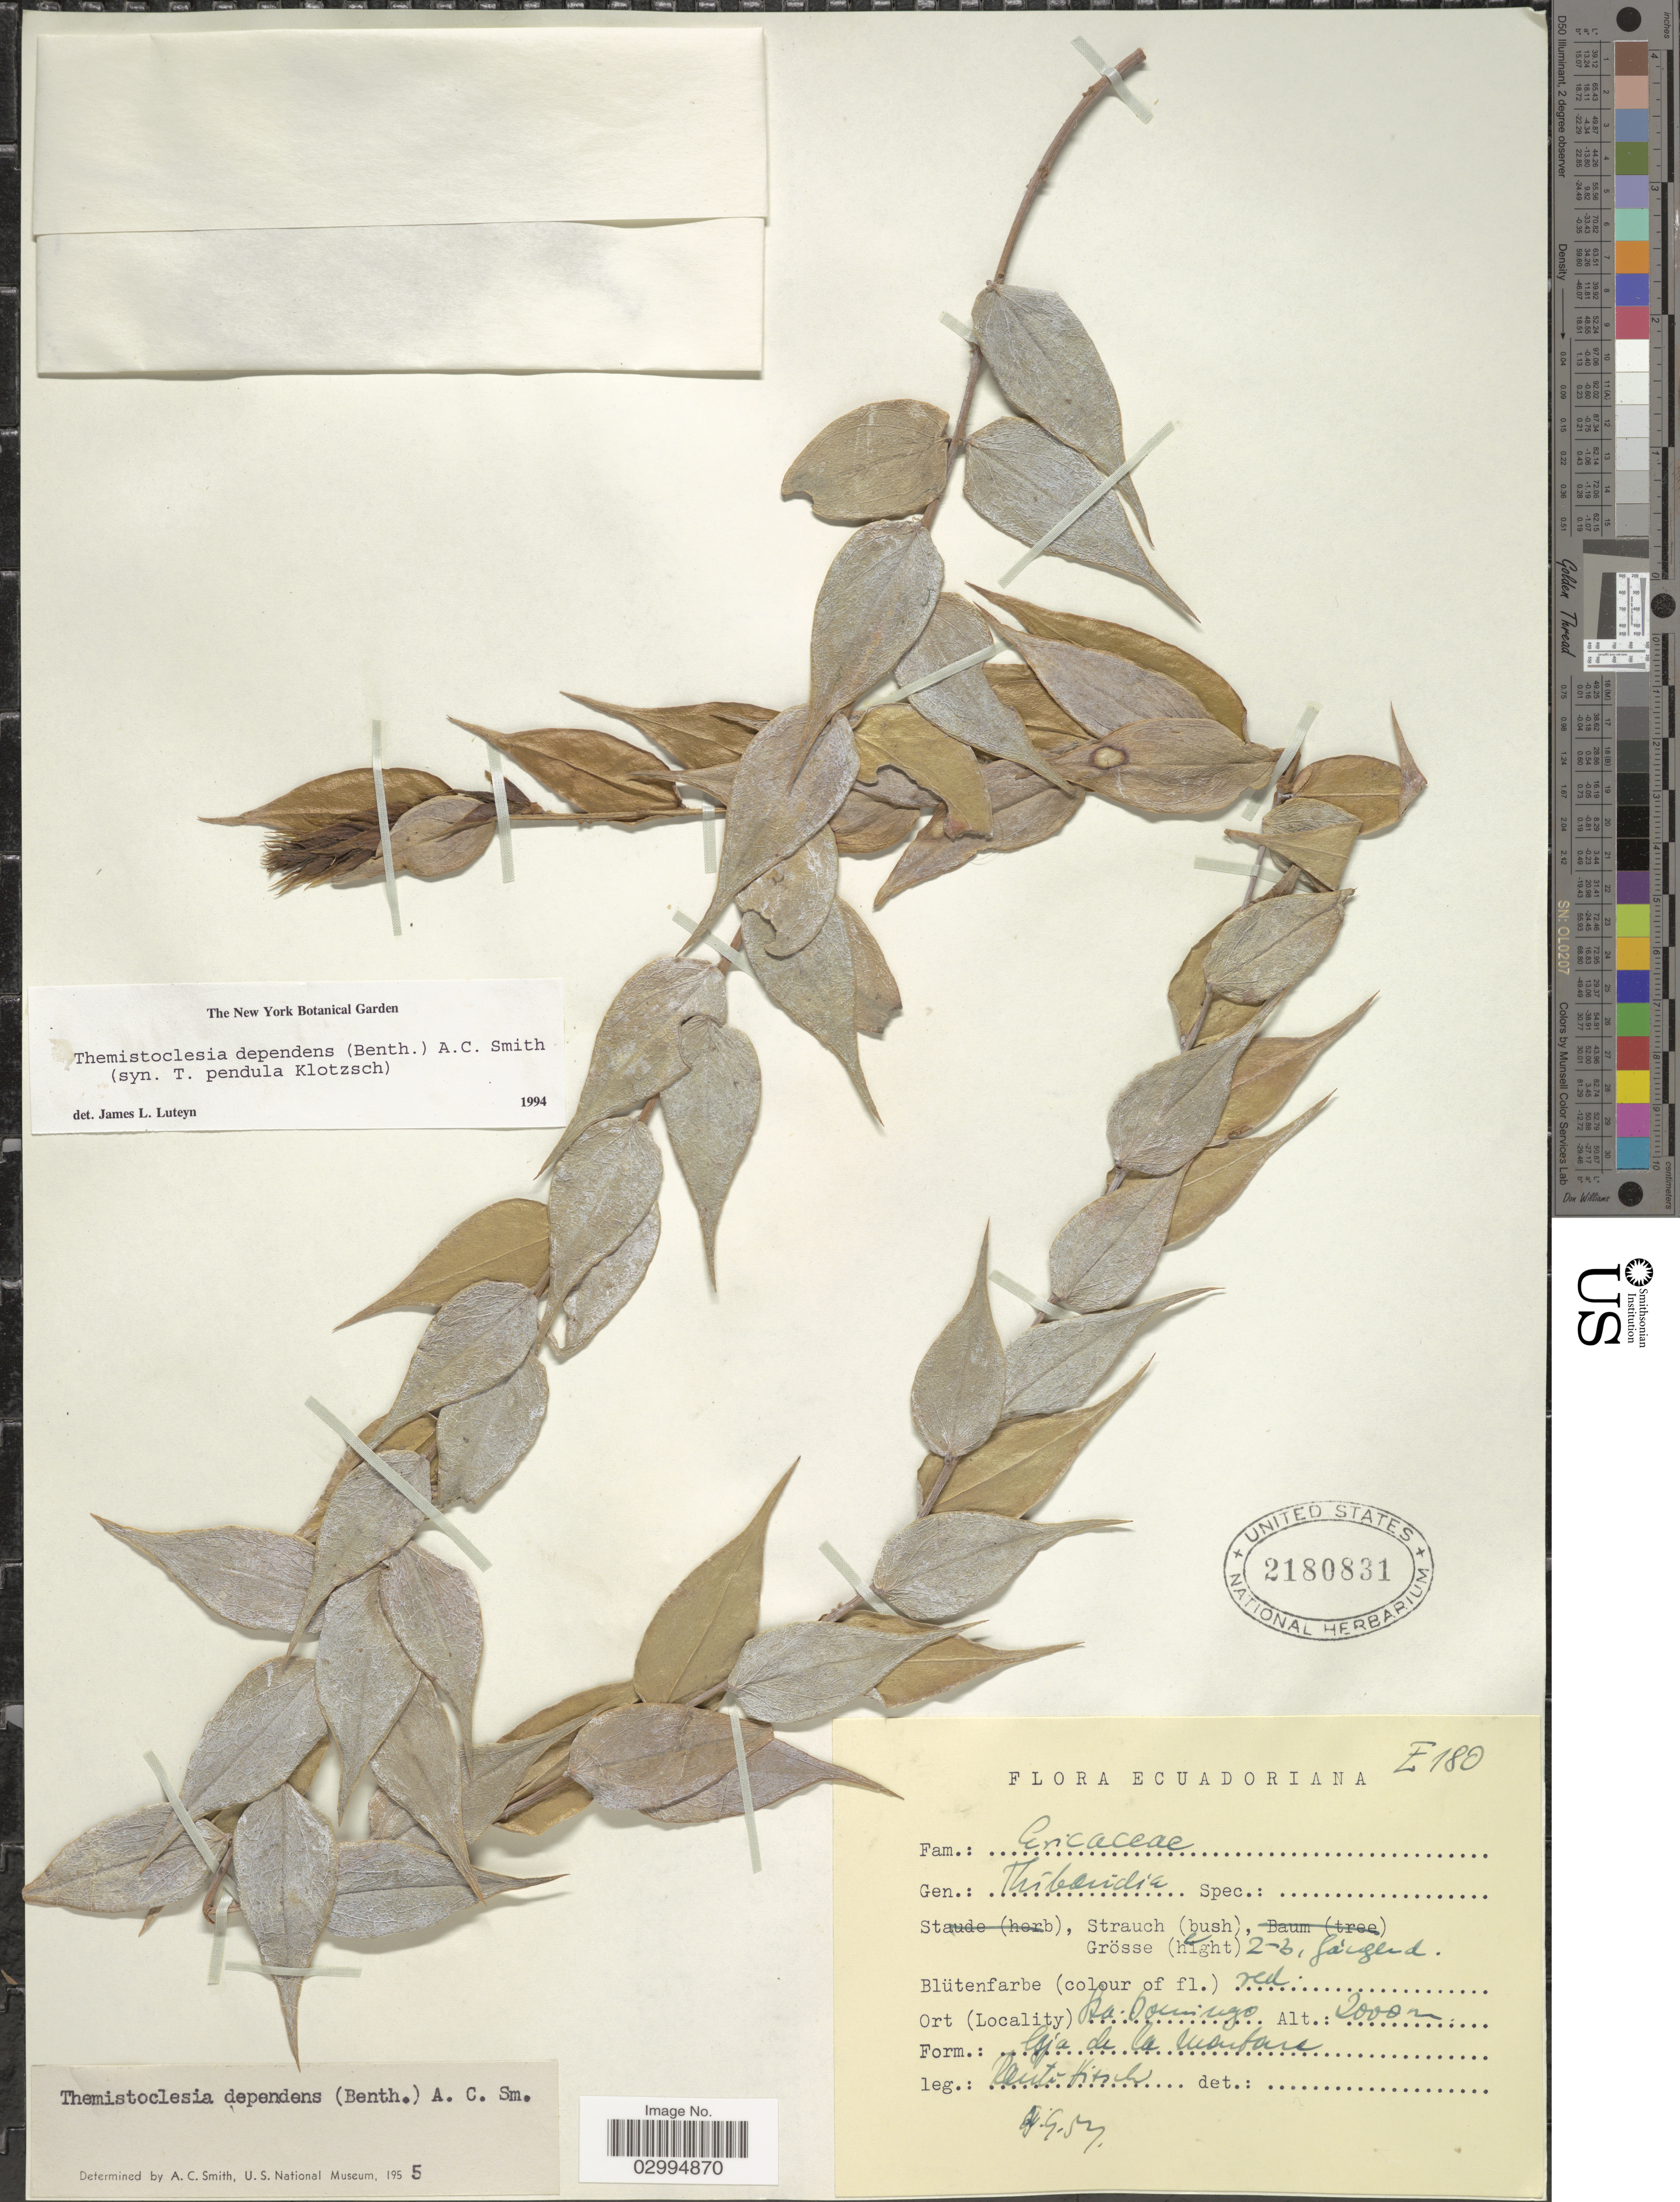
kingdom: Plantae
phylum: Tracheophyta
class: Magnoliopsida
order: Ericales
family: Ericaceae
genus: Themistoclesia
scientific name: Themistoclesia dependens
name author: (Benth.) A.C. Sm.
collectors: W. Rauh & G. Hirsch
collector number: E180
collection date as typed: Transcribed d/m/y: 1/9/54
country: Ecuador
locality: Sto. Domingo.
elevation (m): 2000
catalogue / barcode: US 2180831